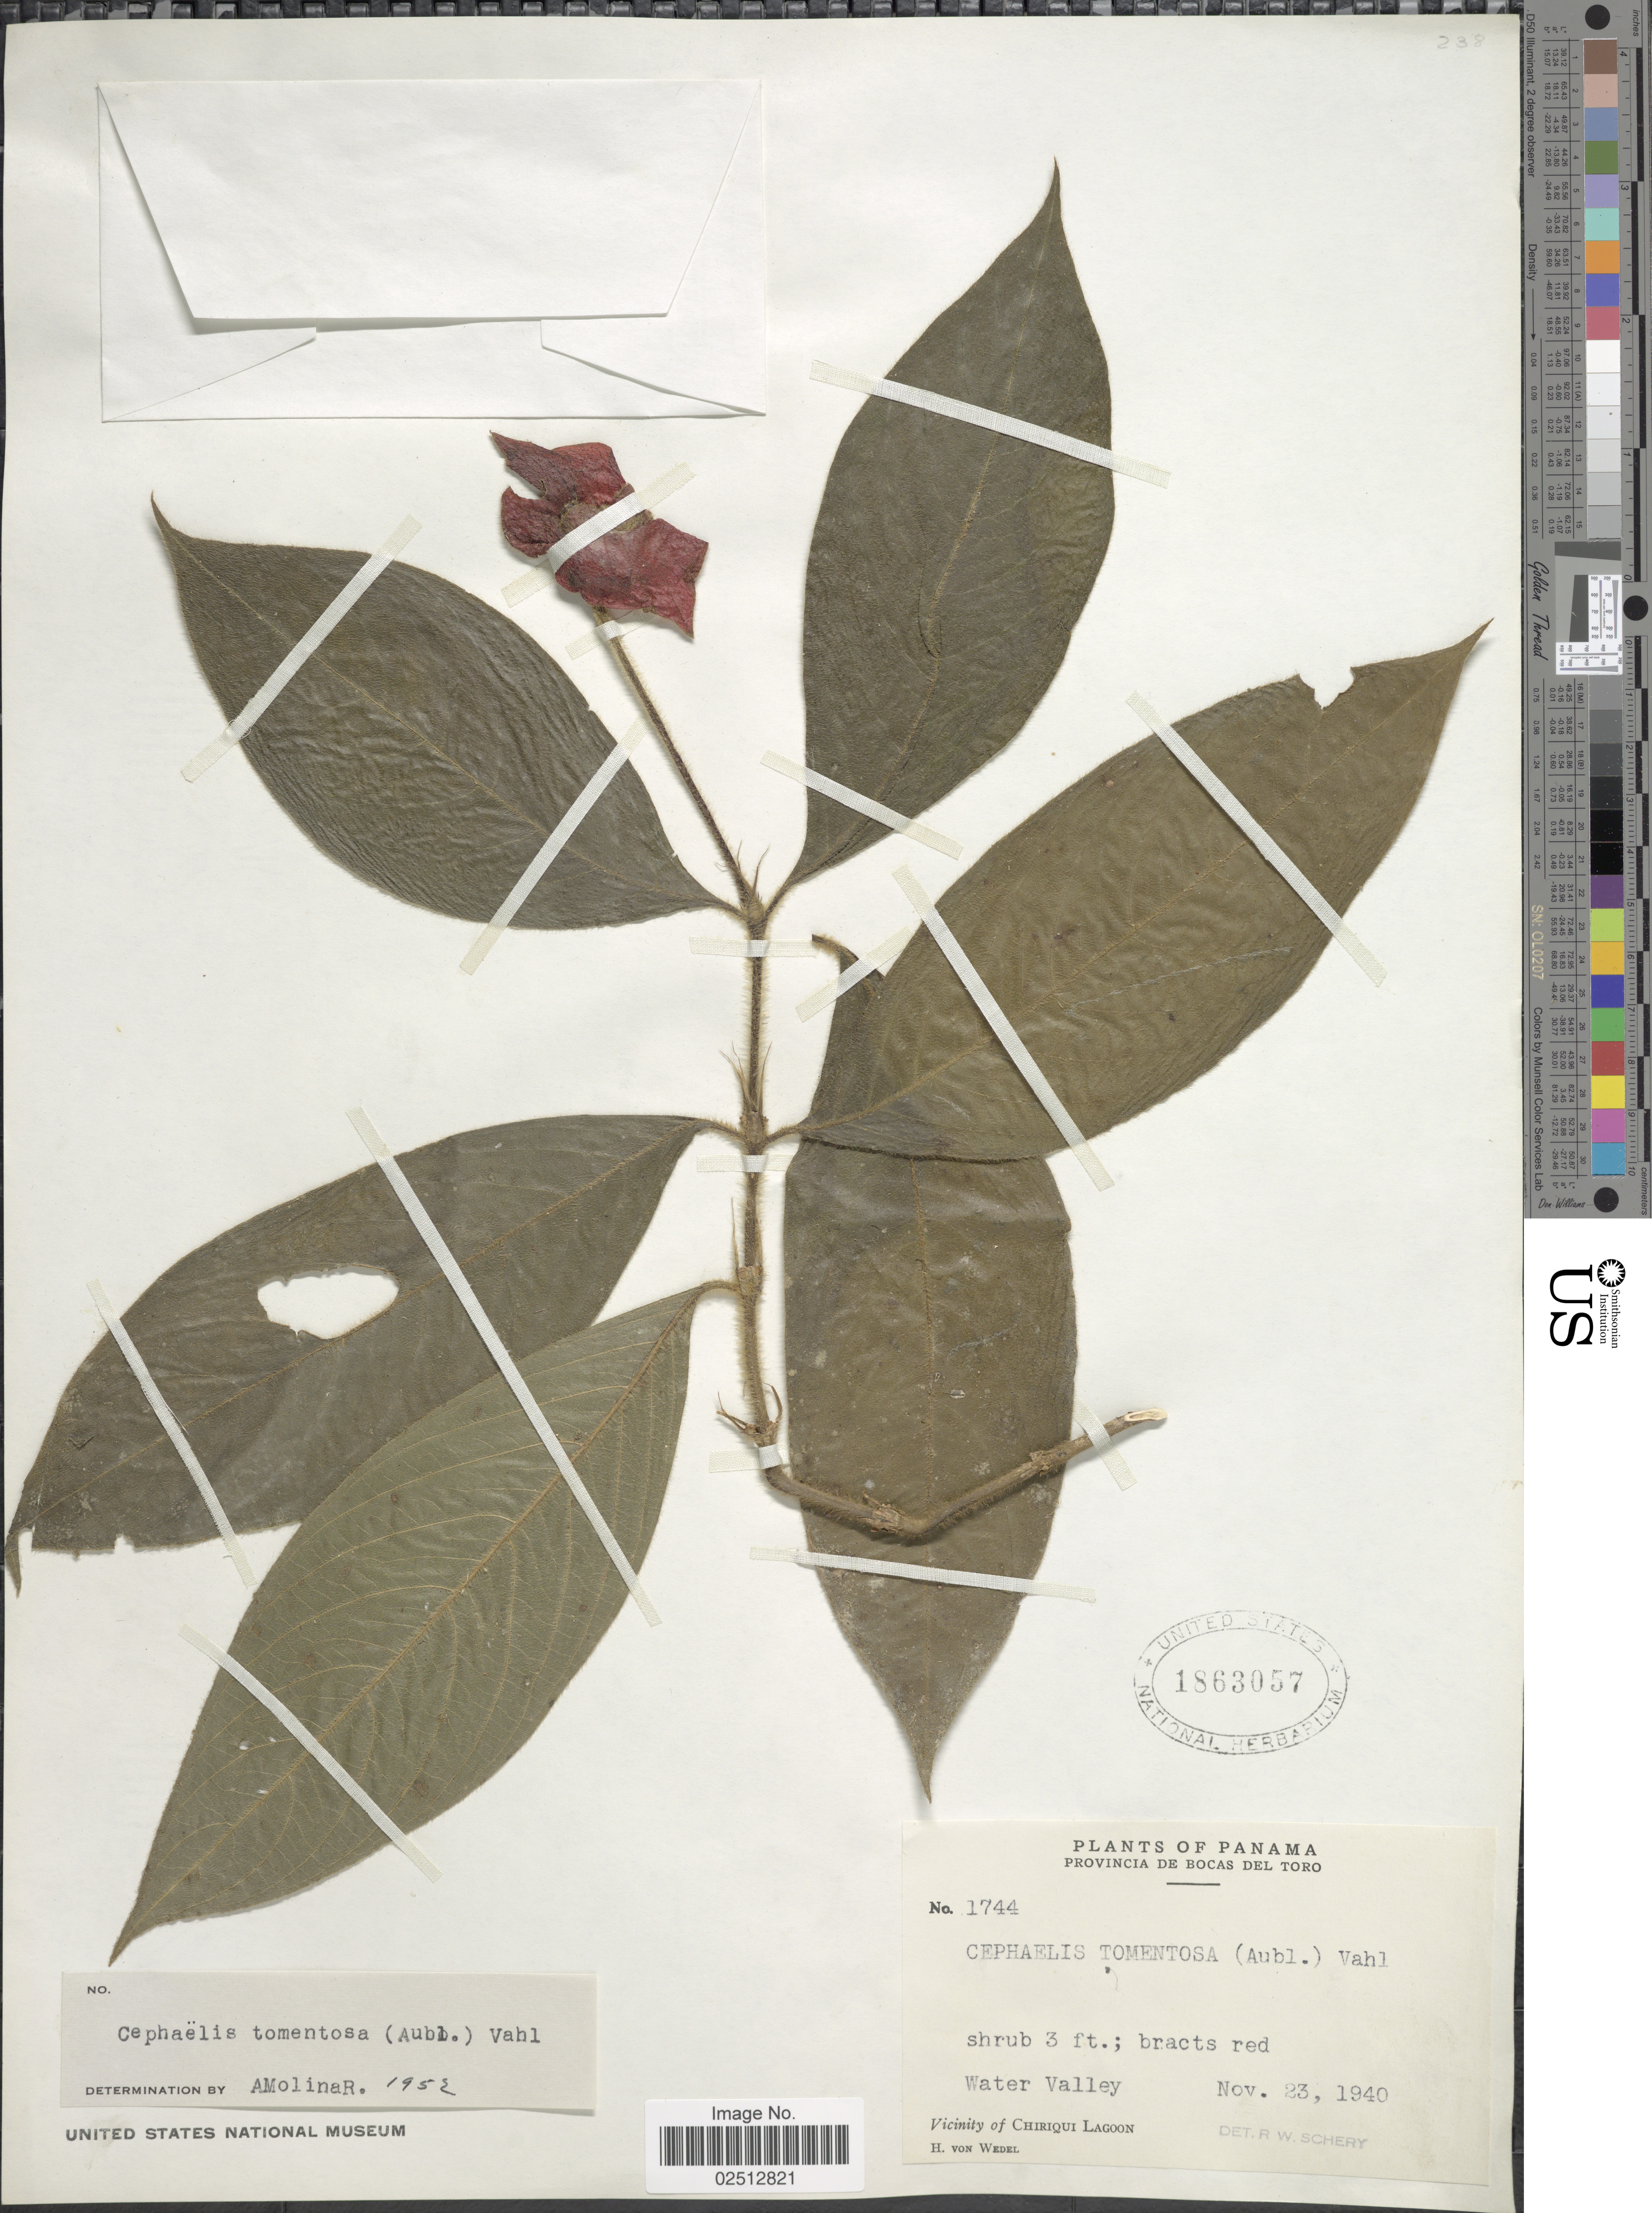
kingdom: Plantae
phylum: Tracheophyta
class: Magnoliopsida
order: Gentianales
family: Rubiaceae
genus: Psychotria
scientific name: Psychotria poeppigiana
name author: Müll. Arg.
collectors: H. von Wedel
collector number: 1744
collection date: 1940-11-23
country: Panama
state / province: Bocas del Toro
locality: Provincia de Bocas del Toro. Water Valley. Vicinity of Chiriqui Lagoon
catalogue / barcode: US 1863057